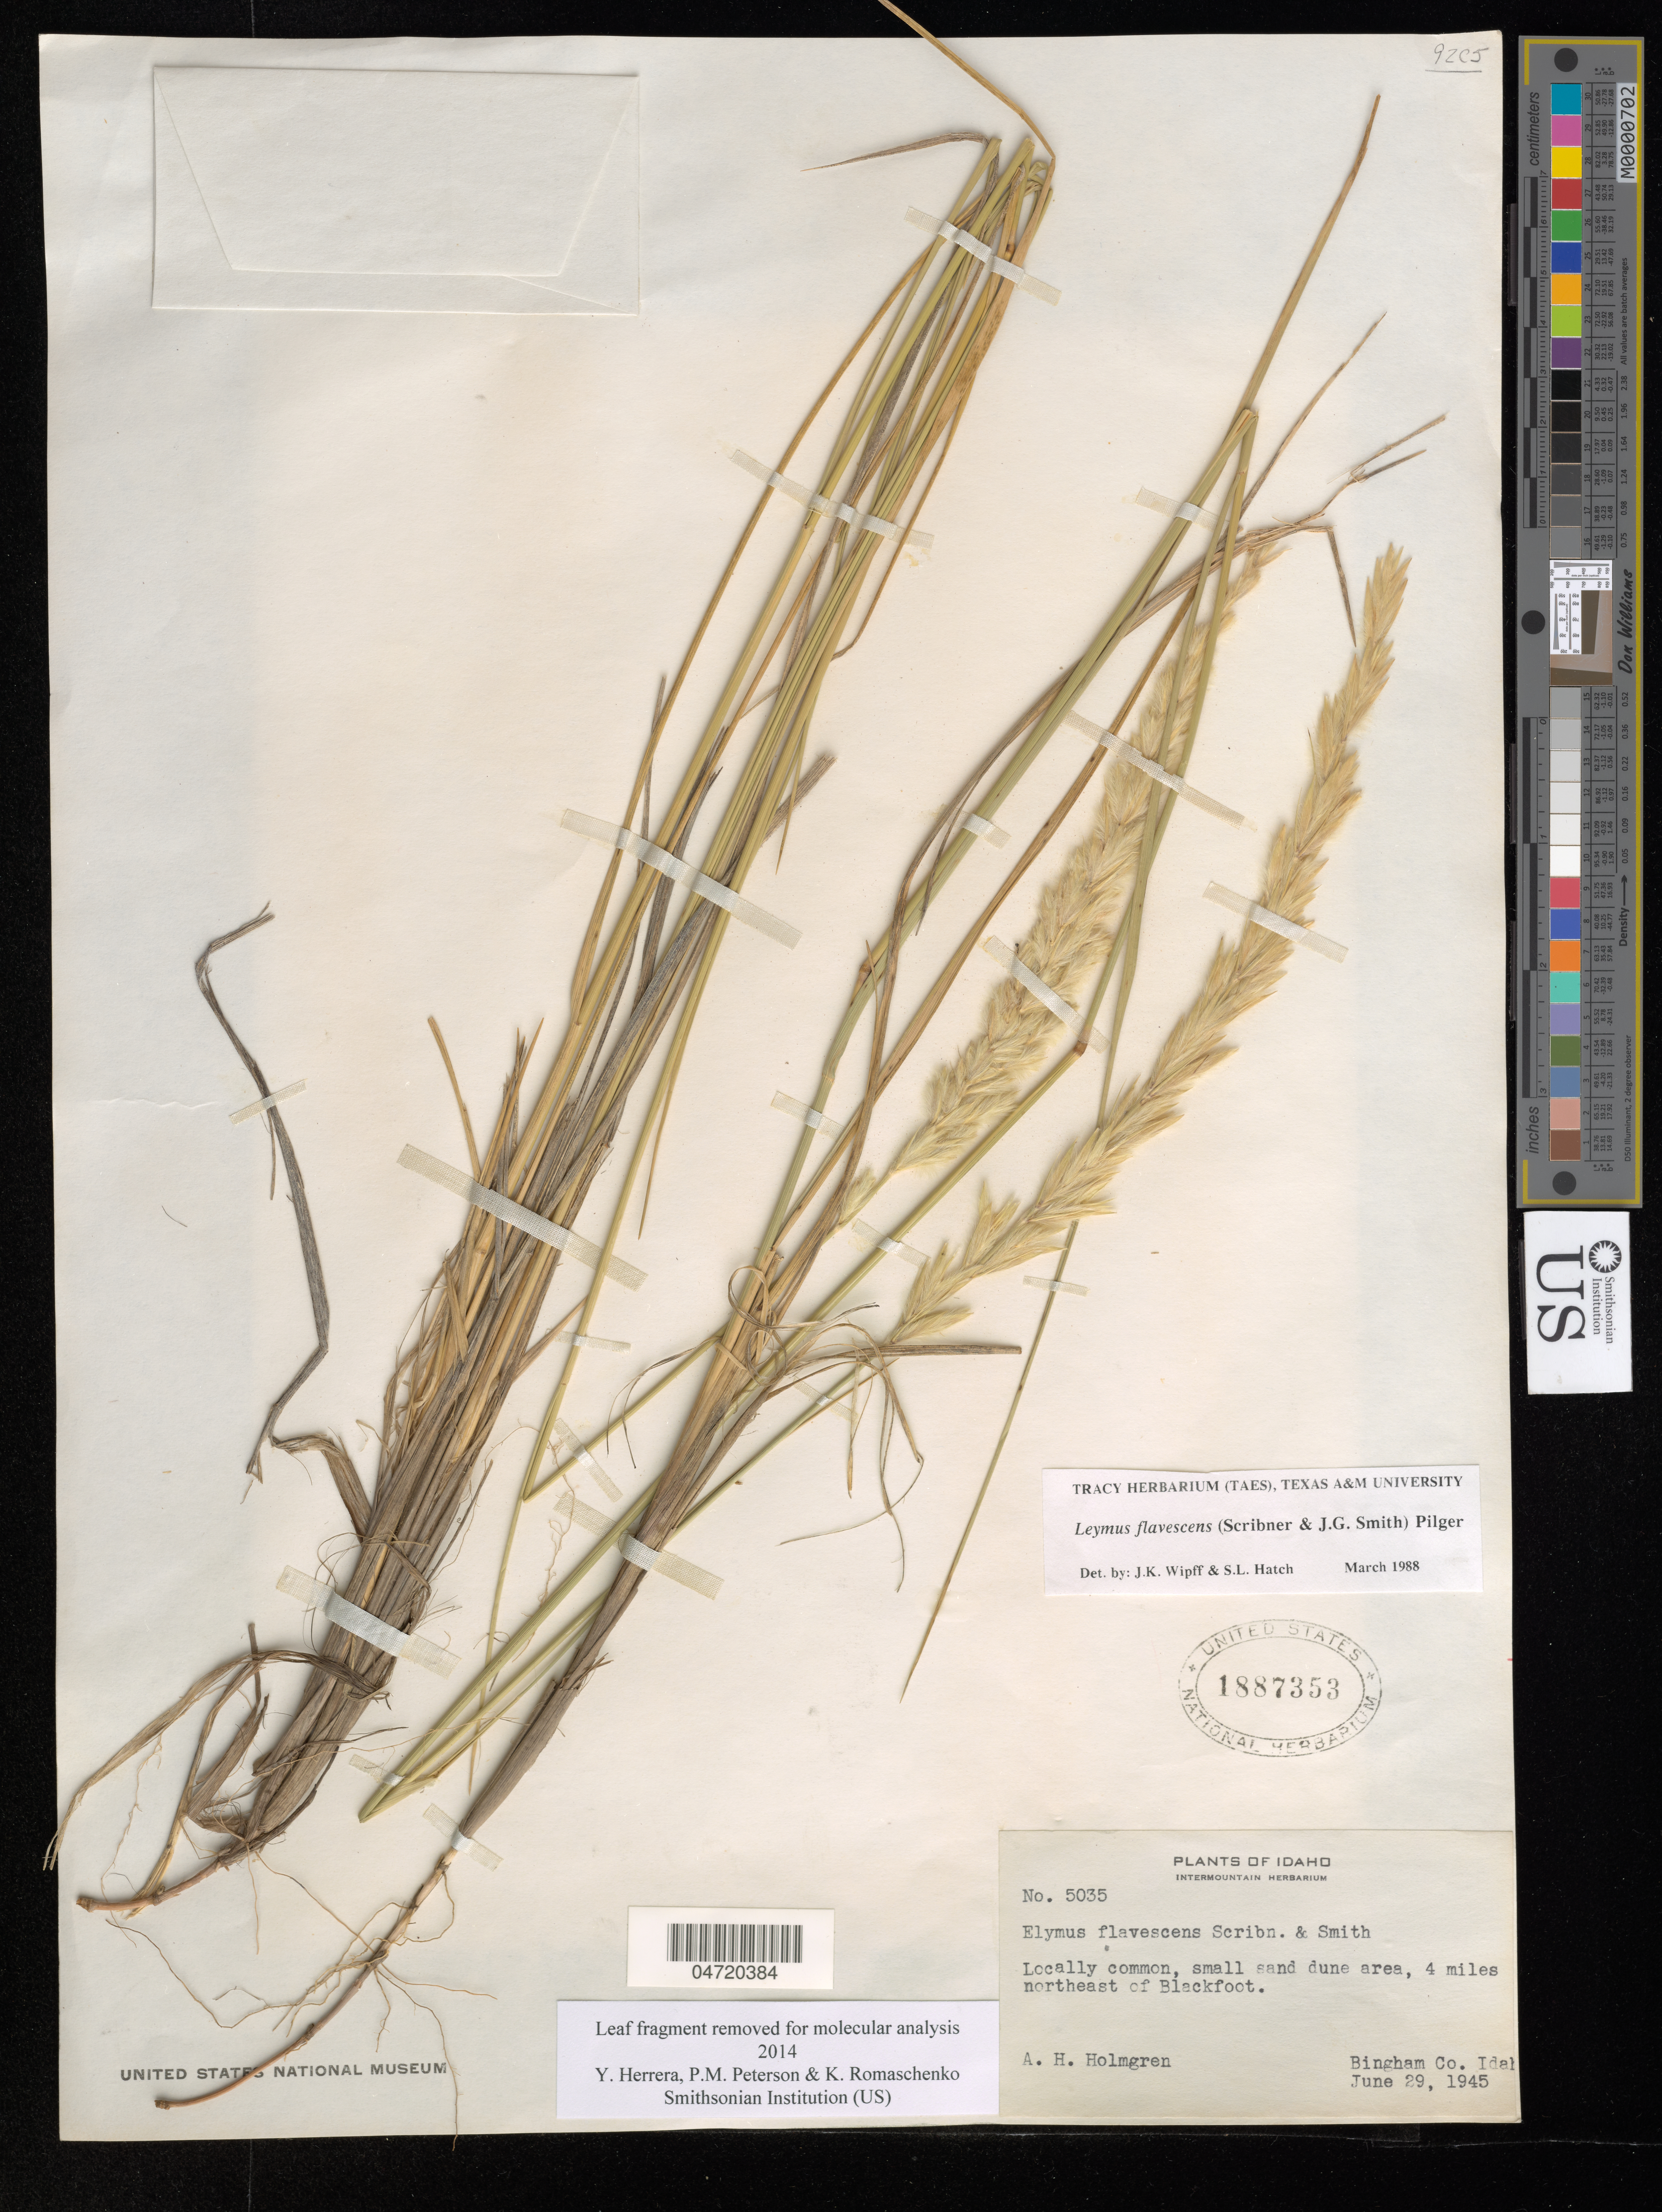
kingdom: Plantae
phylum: Tracheophyta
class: Liliopsida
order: Poales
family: Poaceae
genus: Leymus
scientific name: Leymus flavescens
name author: (Scribn. & J.G. Sm.) Pilg.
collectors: A. H. Holmgren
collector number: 5035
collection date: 1945-06-29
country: United States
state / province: Idaho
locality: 4 miles northeast of Blackfoot. Bingham Co.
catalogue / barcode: US 1887353